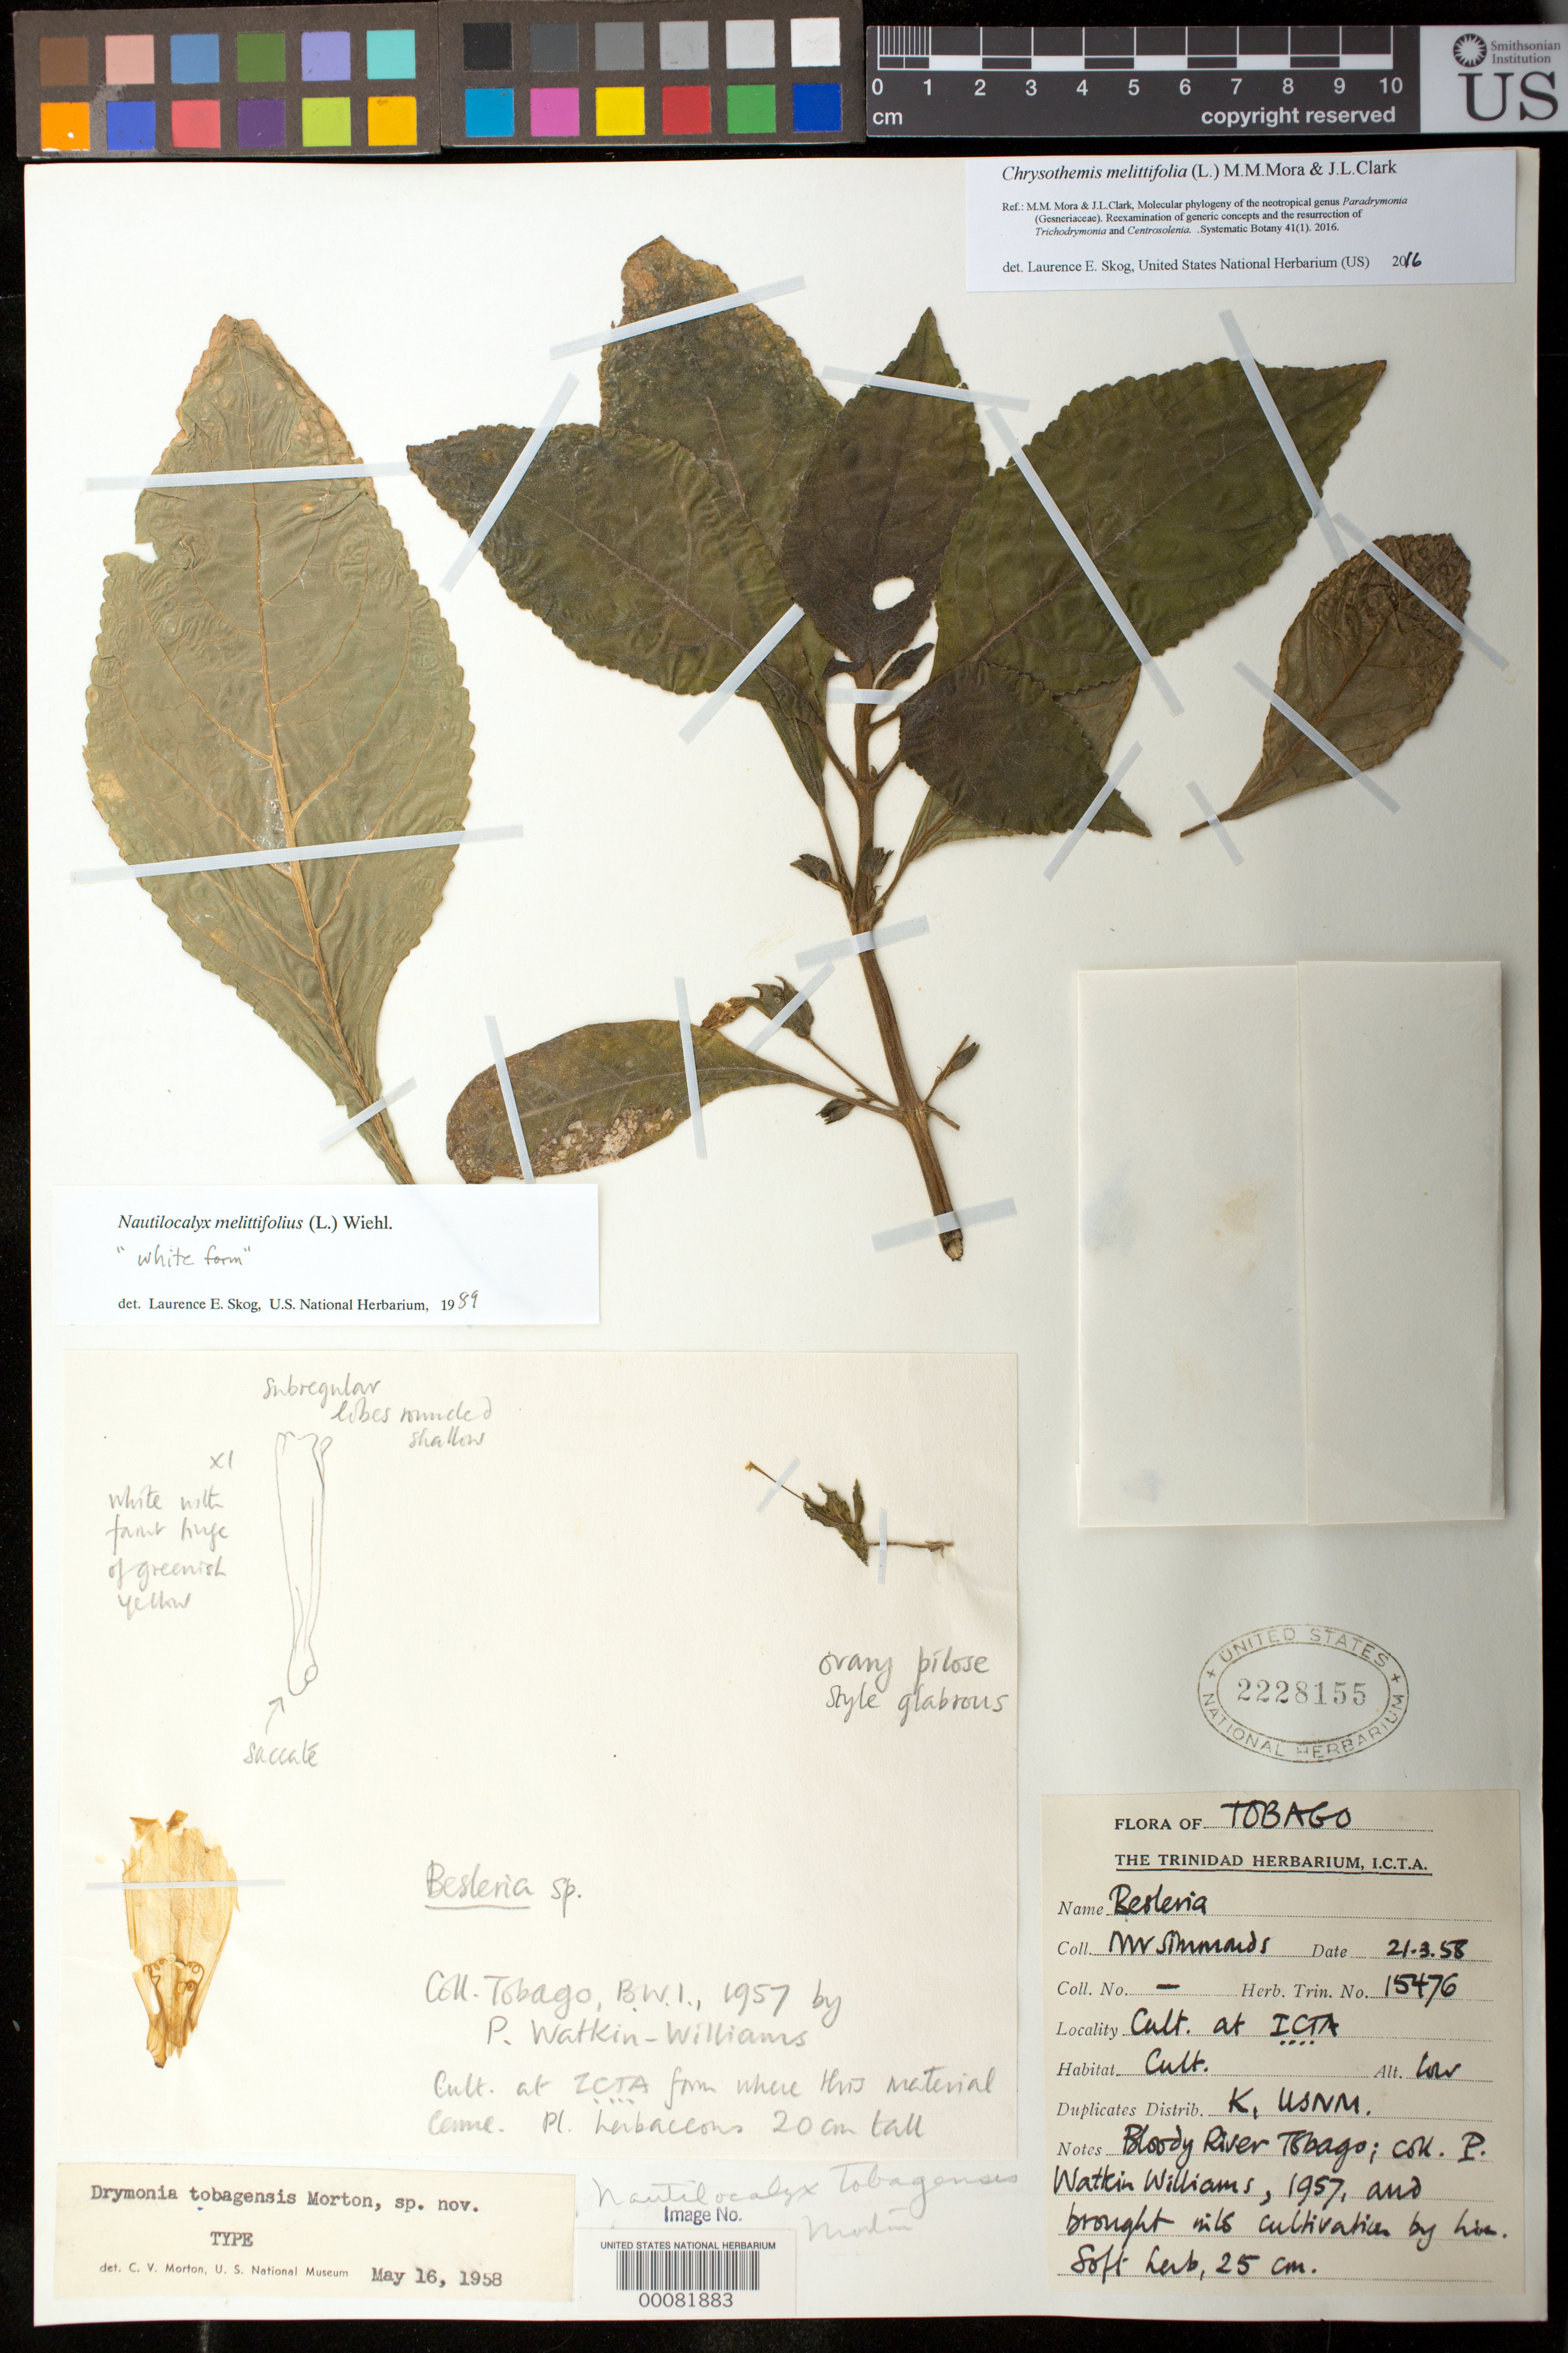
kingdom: Plantae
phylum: Tracheophyta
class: Magnoliopsida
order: Lamiales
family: Gesneriaceae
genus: Chrysothemis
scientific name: Chrysothemis melittifolia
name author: (L.) M.M. Mora & J.L. Clark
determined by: Skog, Laurence E.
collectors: N. W. Simmonds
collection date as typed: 21.3.58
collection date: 1958-03-21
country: Trinidad and Tobago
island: Tobago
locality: Imperial College of Tropical Agriculture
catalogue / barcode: US 2228155